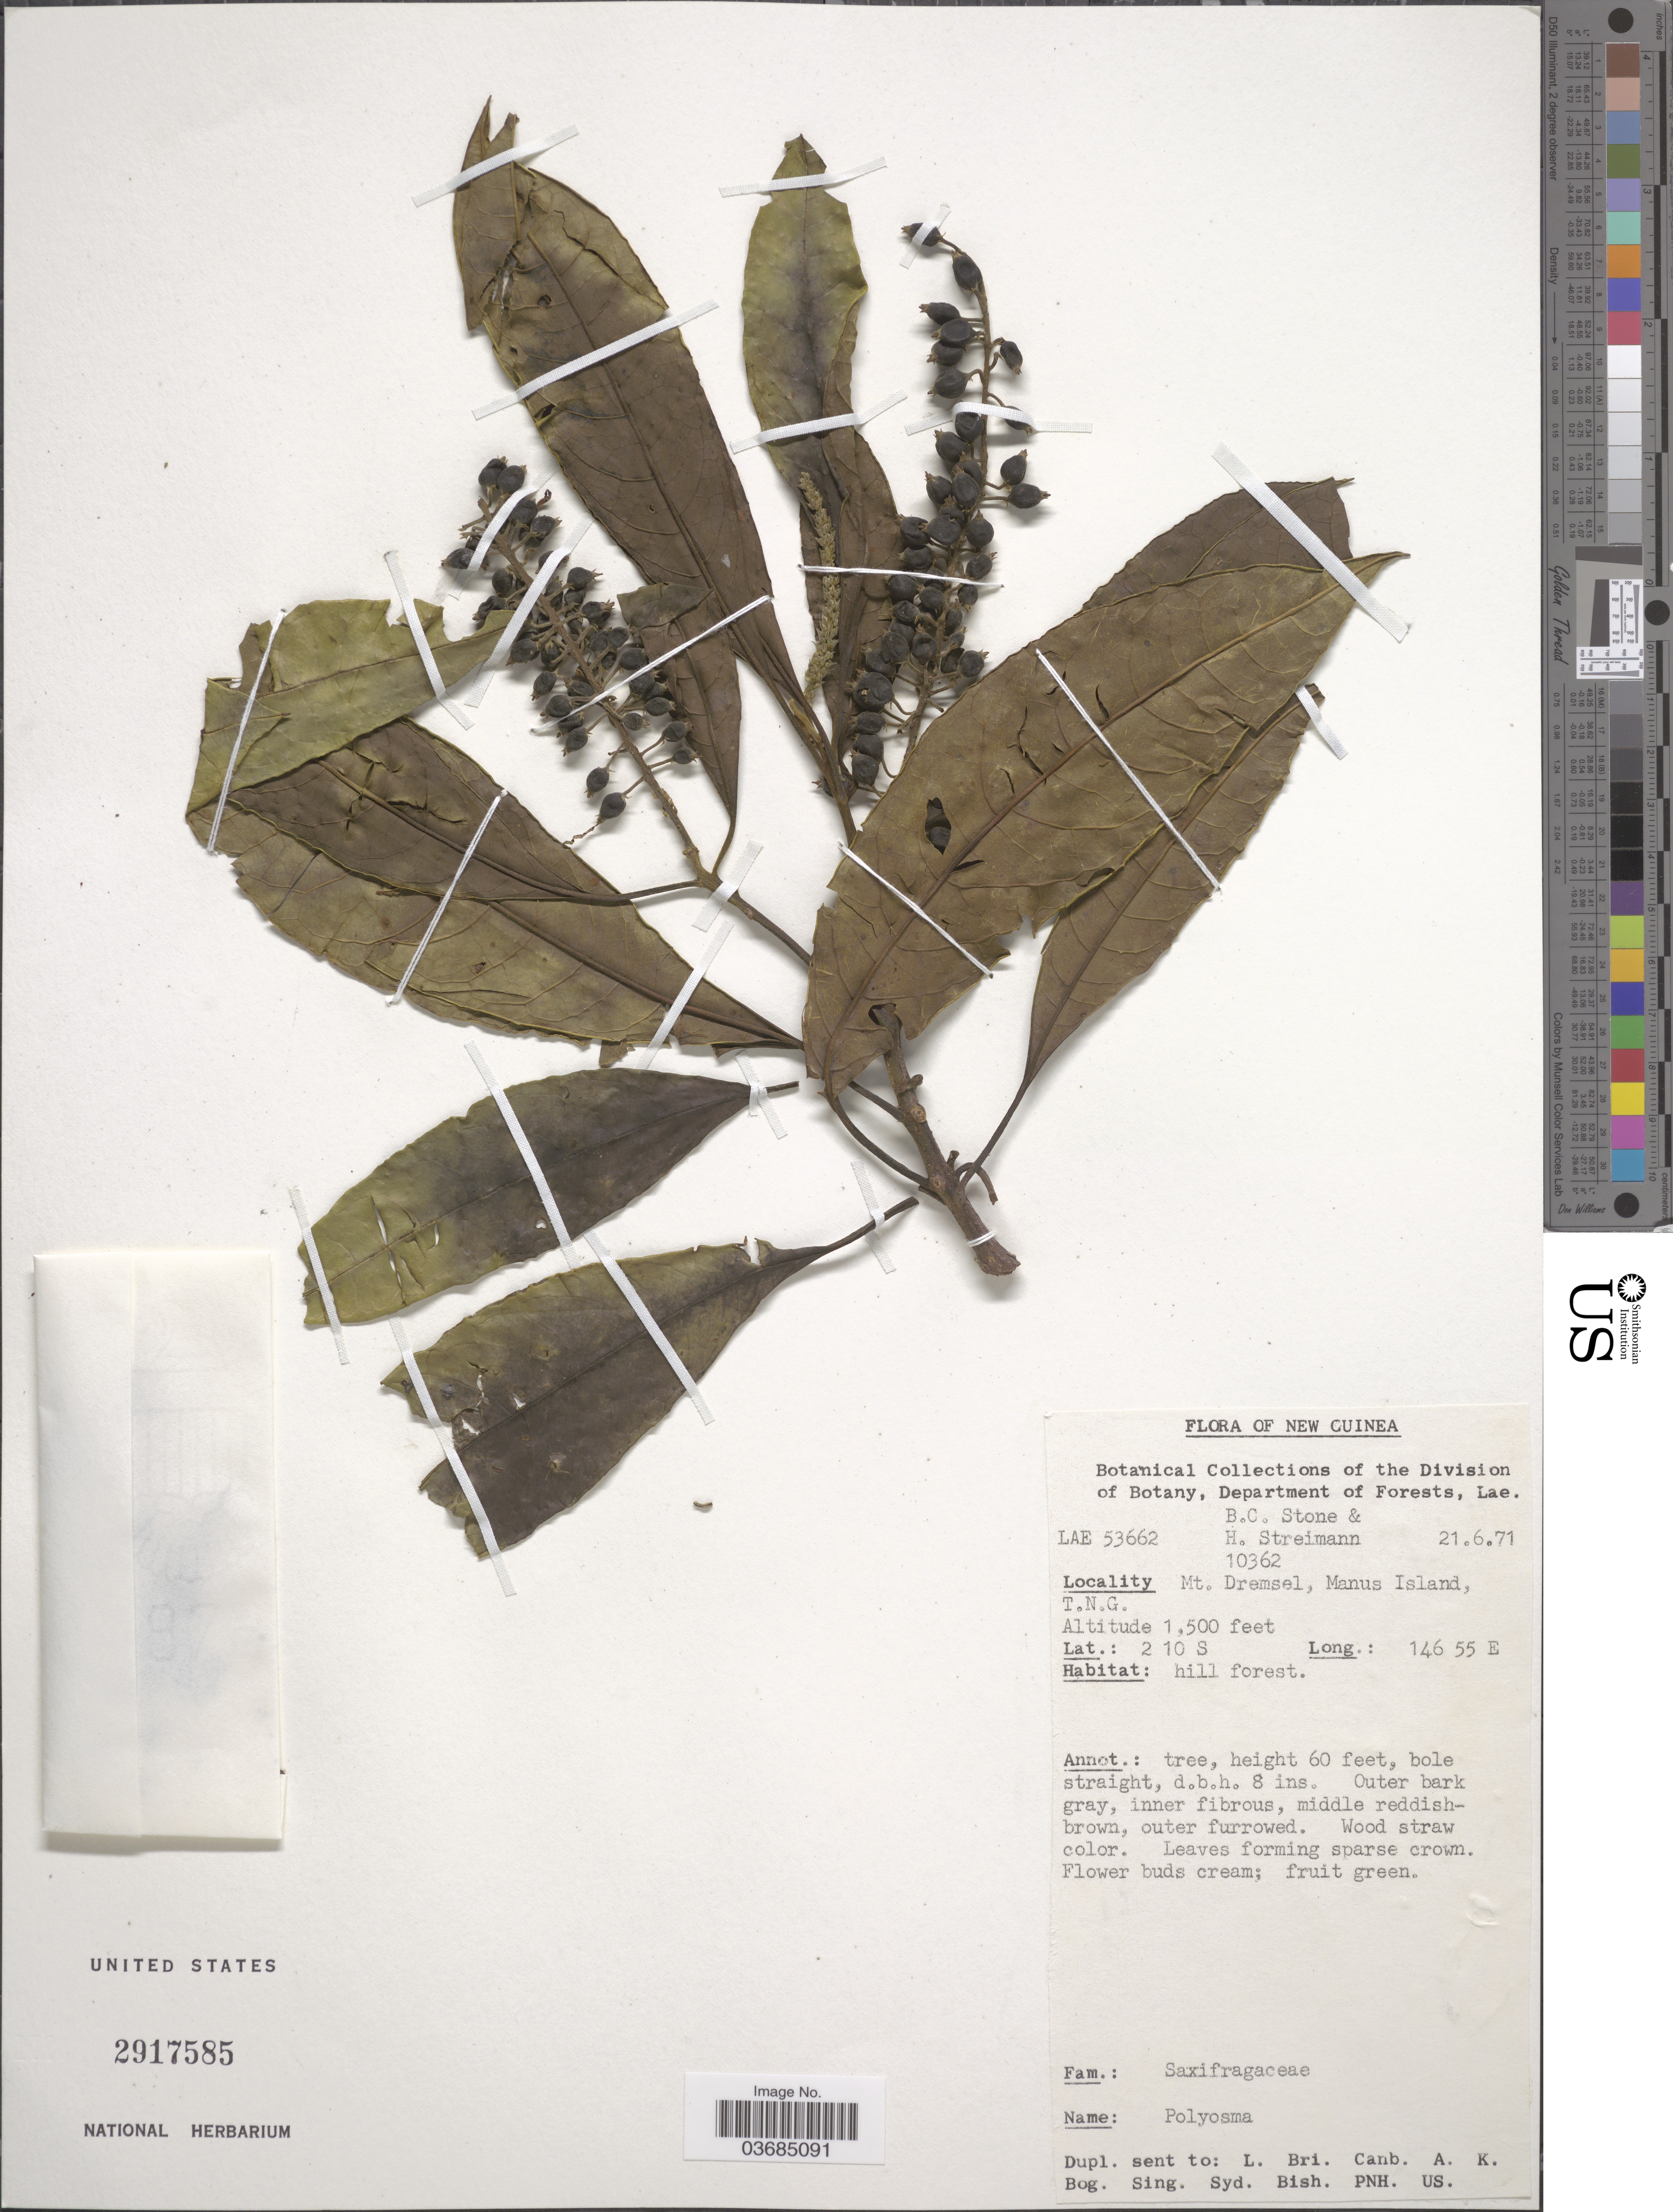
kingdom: Plantae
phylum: Tracheophyta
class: Magnoliopsida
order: Escalloniales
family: Escalloniaceae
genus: Polyosma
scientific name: Polyosma sp.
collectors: B. C. Stone & H. Streimann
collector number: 10362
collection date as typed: Transcribed d/m/y: 21/6/71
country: Papua New Guinea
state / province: Manus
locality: New Guinea. Mt. Dremsel, Manus Island, T.N.G.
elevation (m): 457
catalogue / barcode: US 2917585